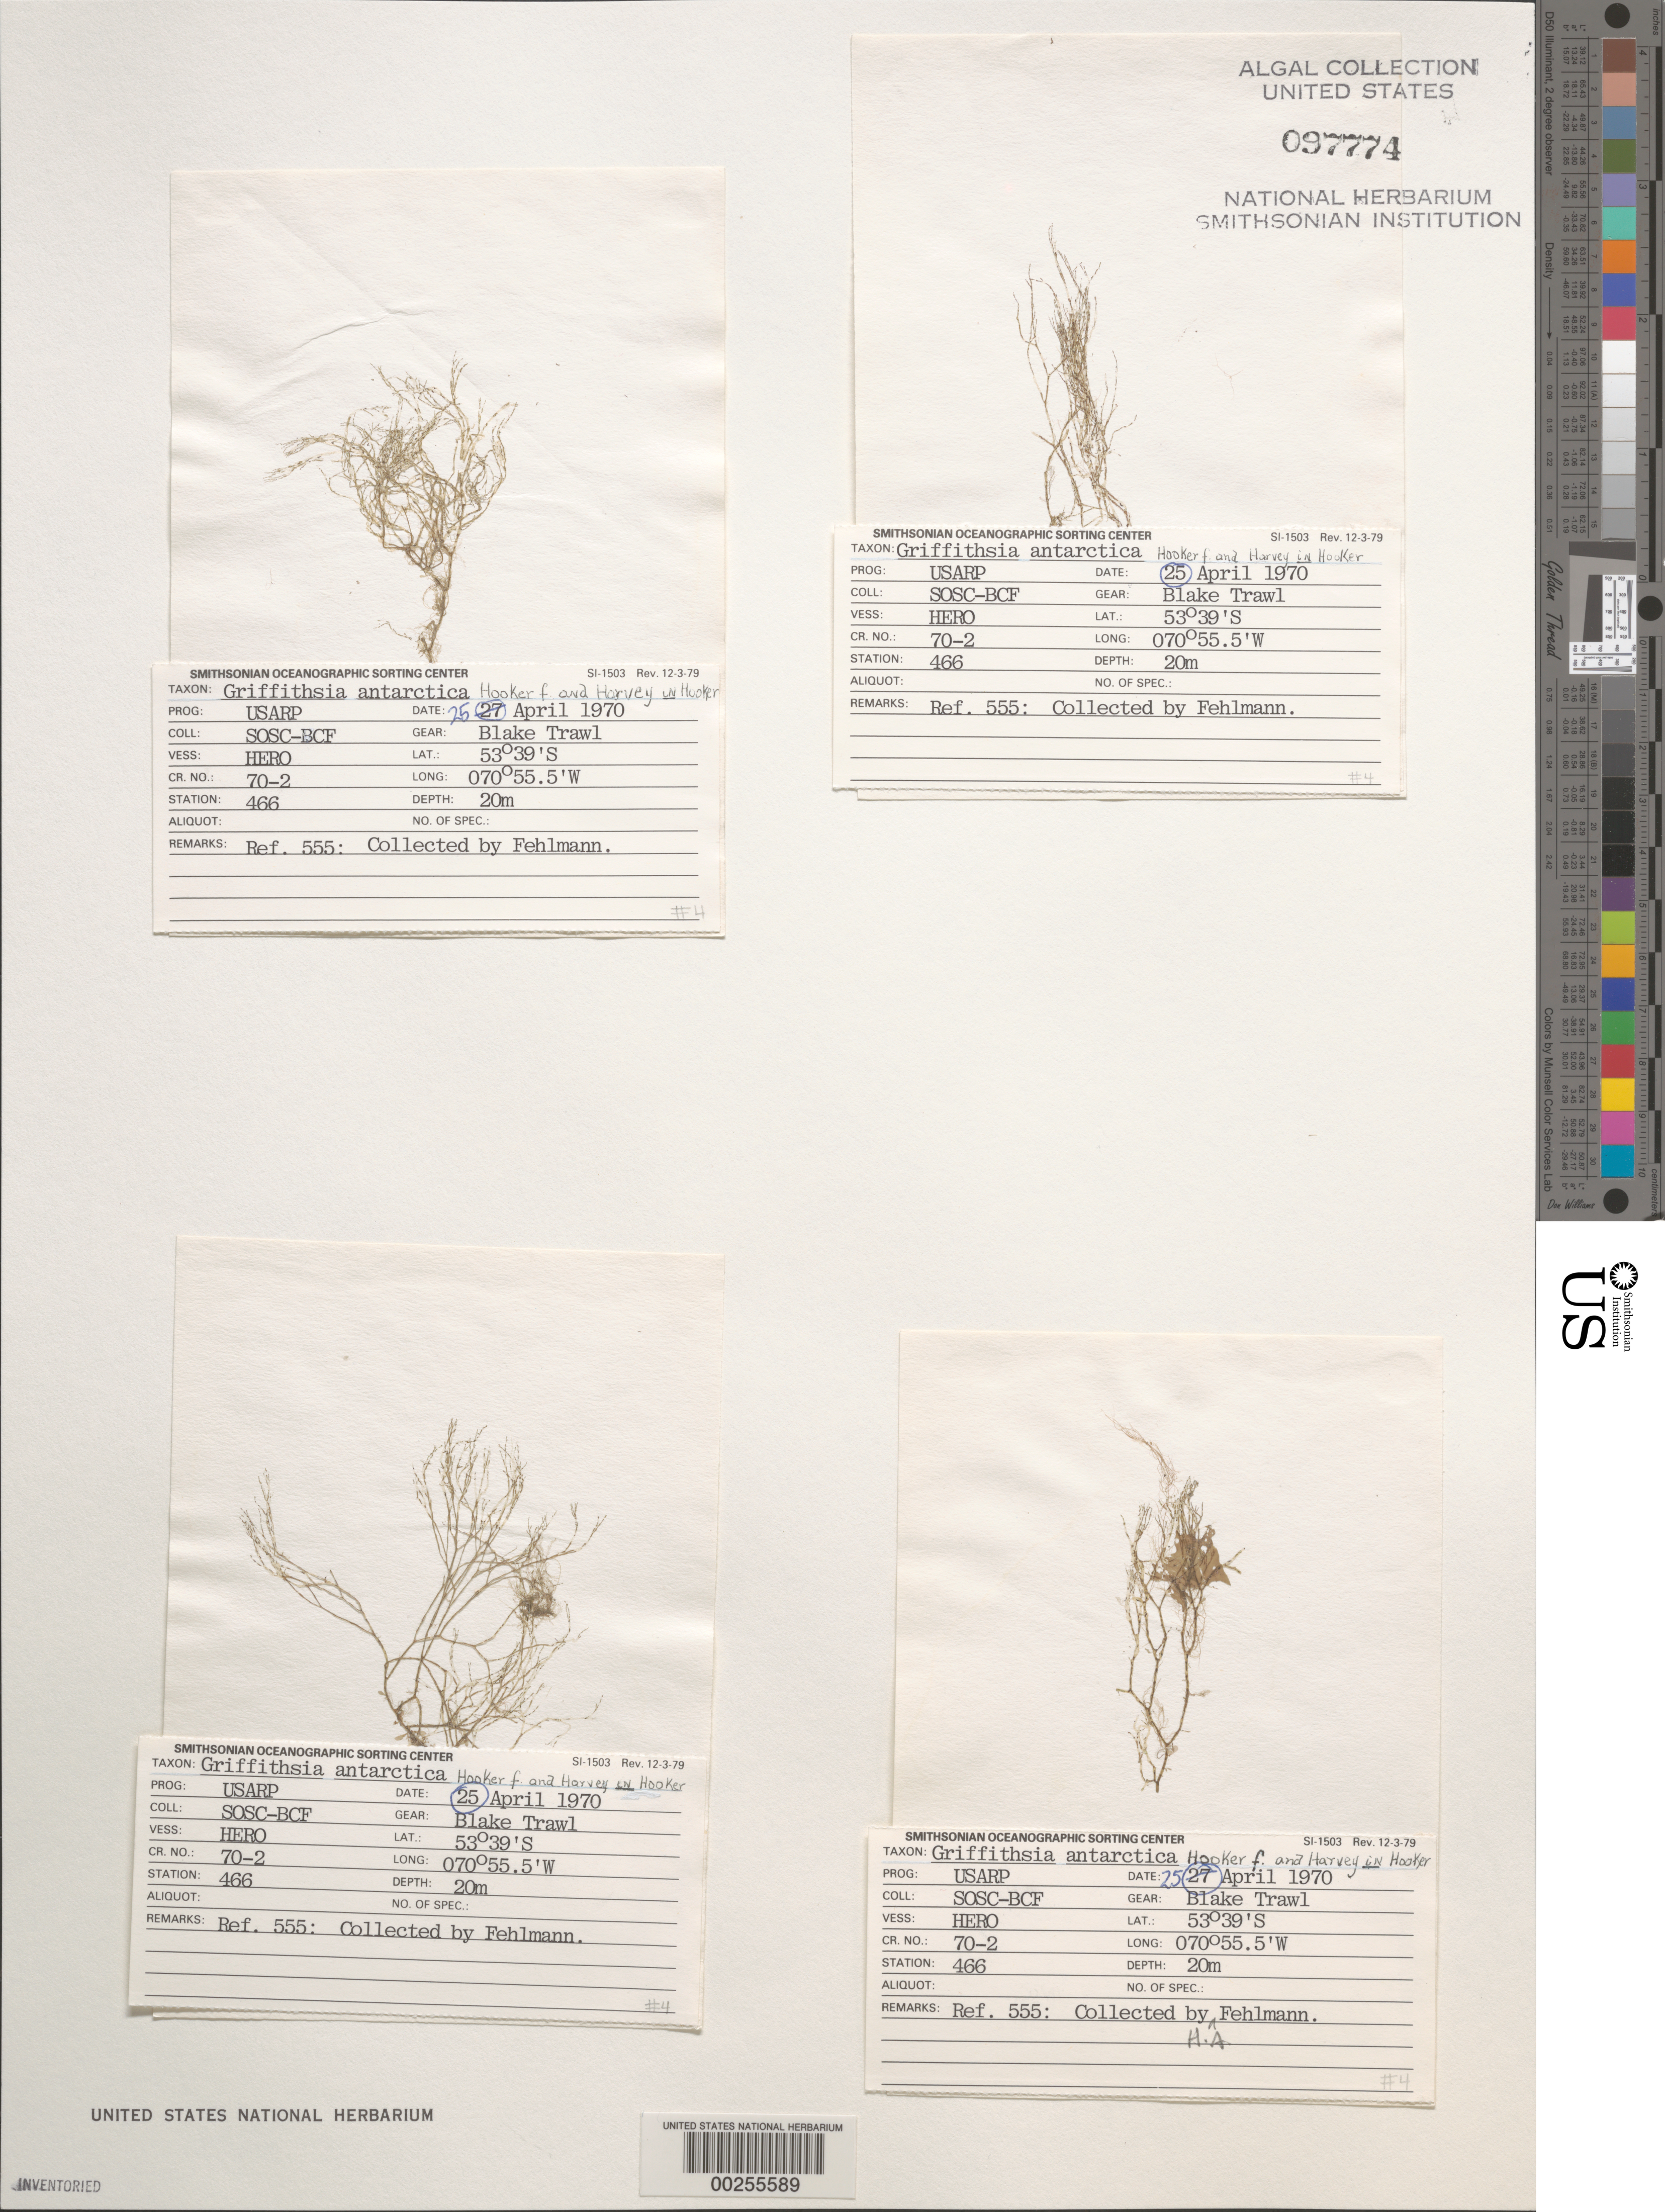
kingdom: Plantae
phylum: Rhodophyta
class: Florideophyceae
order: Ceramiales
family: Wrangeliaceae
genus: Griffithsia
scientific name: Griffithsia antarctica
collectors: H. Fehlmann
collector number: Station 466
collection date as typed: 25 Apr 1970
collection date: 1970-04-25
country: Chile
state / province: Magallanes y de la Antártica Chilena (XII)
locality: North of punta arenas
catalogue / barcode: US 97774